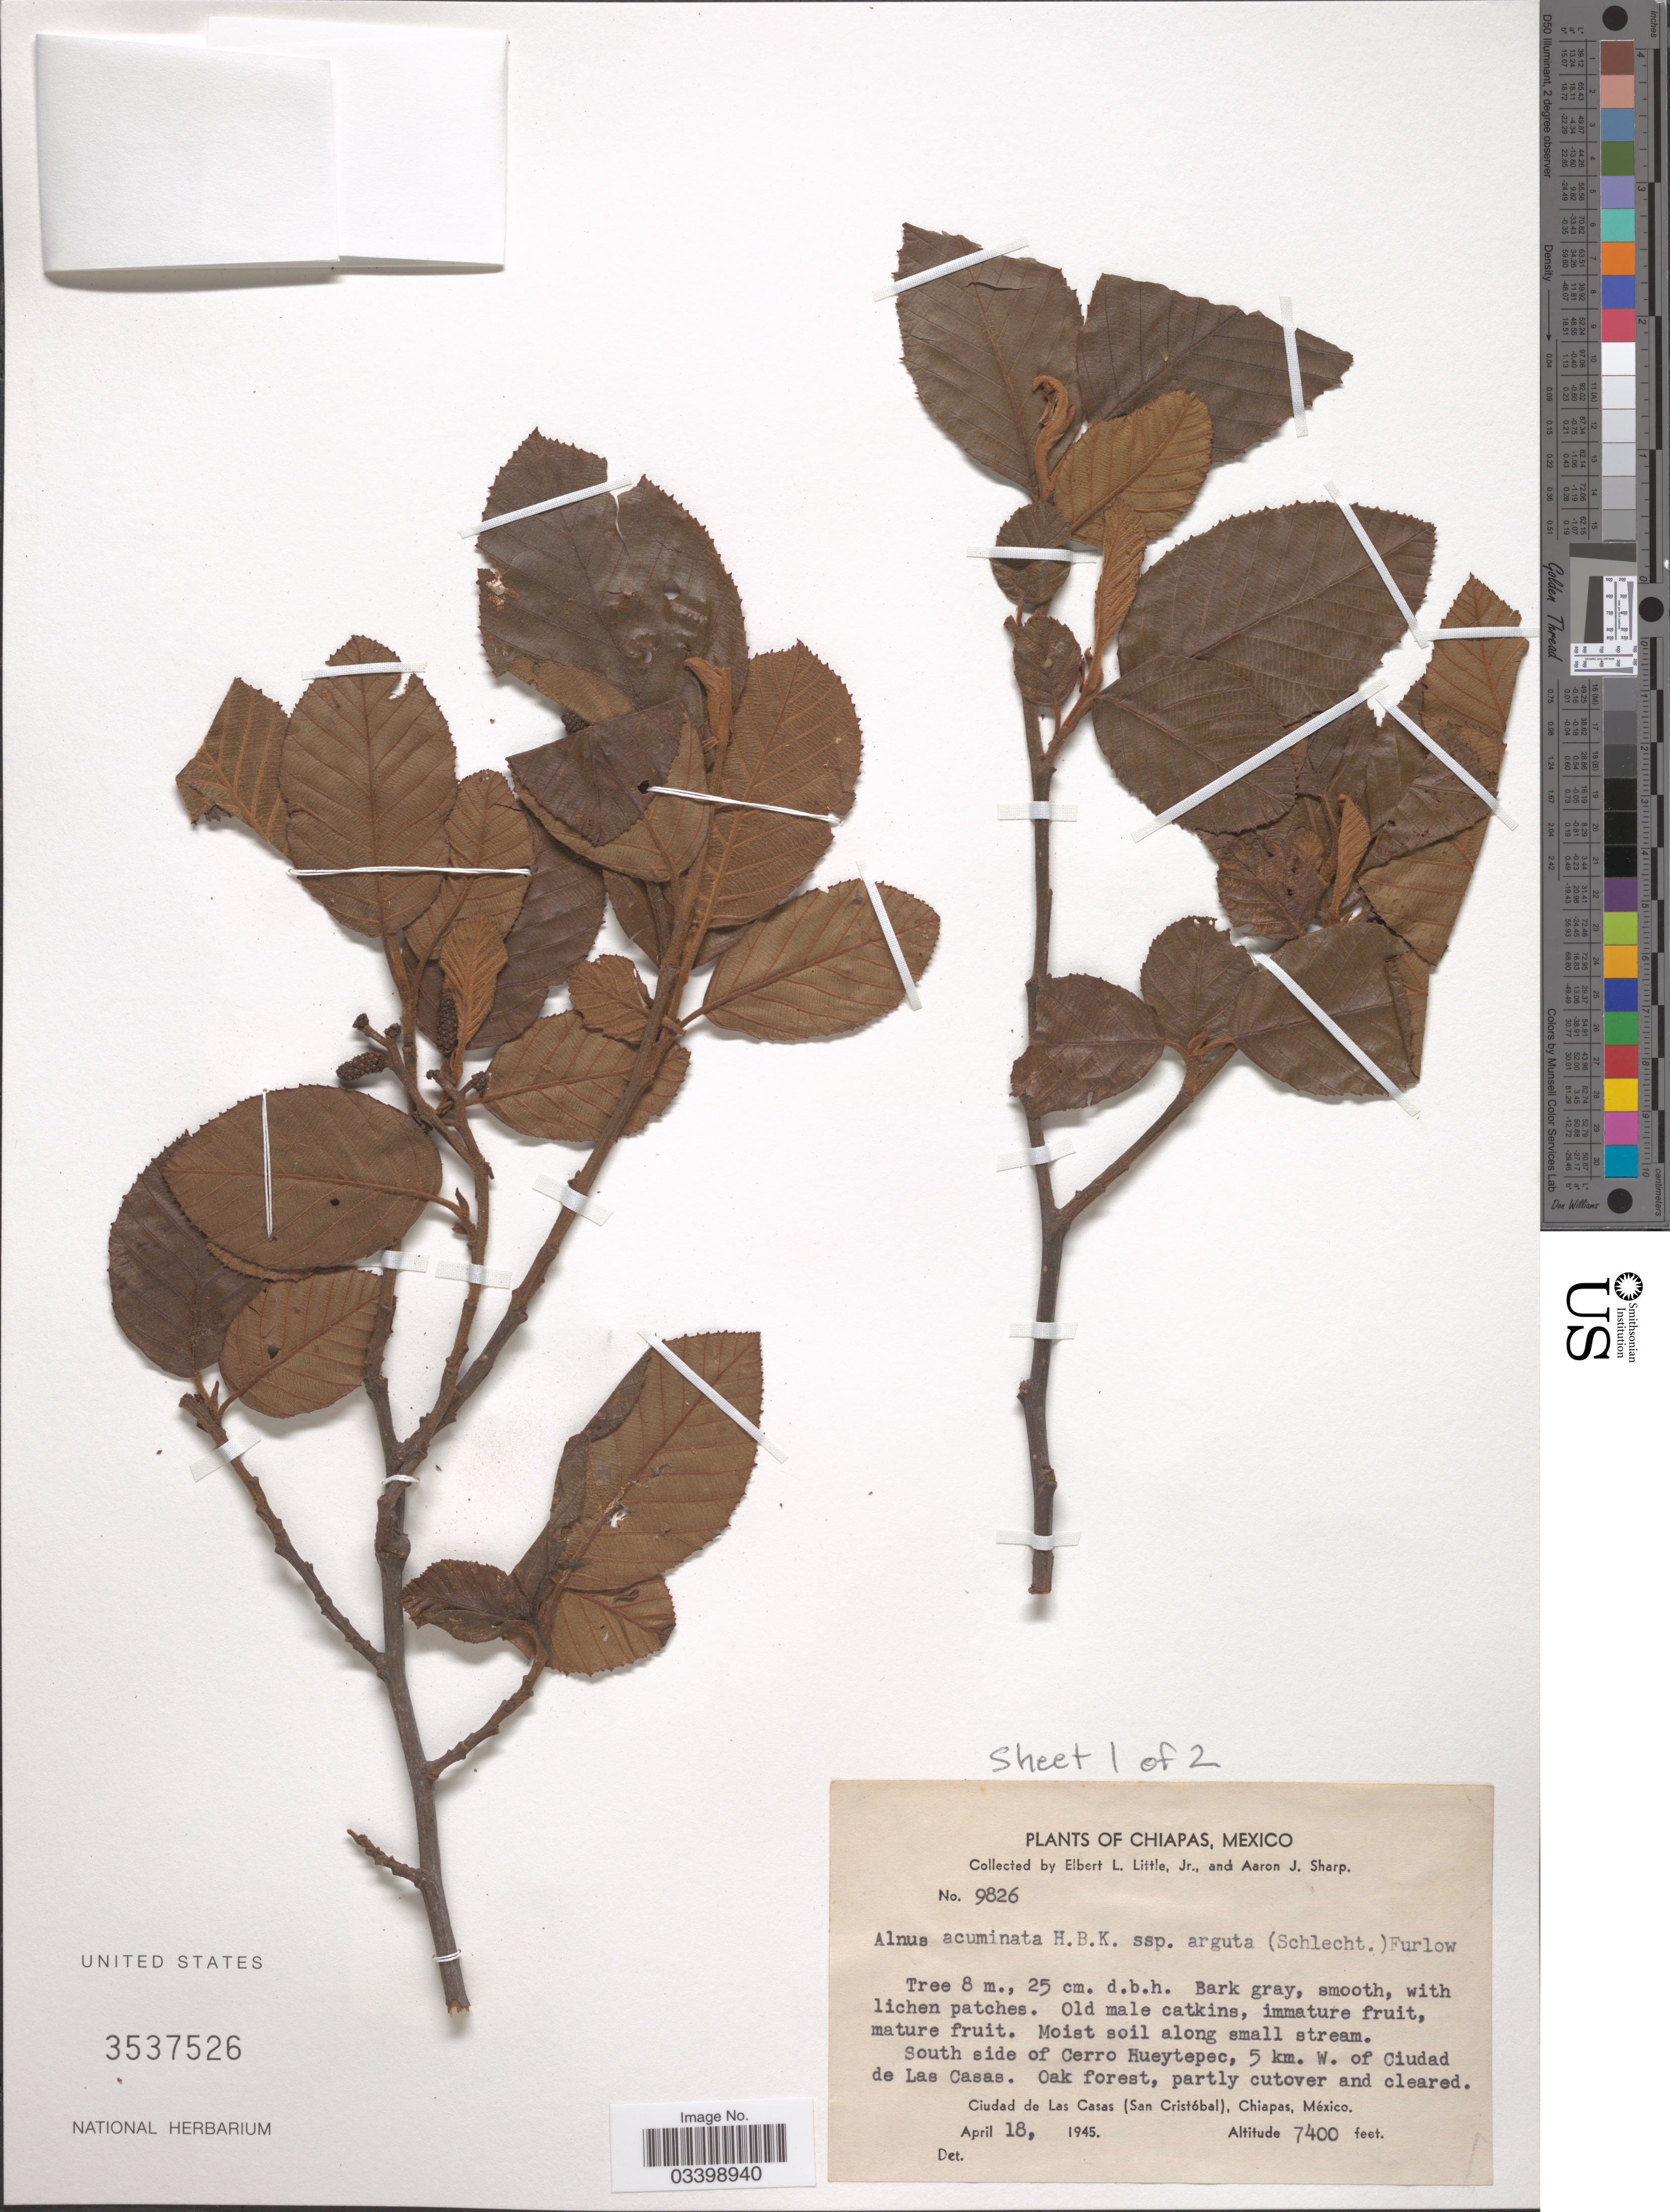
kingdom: Plantae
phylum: Tracheophyta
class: Magnoliopsida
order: Fagales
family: Betulaceae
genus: Alnus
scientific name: Alnus acuminata subsp. arguta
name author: (Schltdl.) Furlow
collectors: E. L. Little & Mrs A. J. Sharp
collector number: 9826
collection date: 1945-04-18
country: Mexico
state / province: Chiapas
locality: South side of Cerro Hueytepec, 5 km. W. of Ciudad de Las Casas (San Cristóbal). Ciudad de Las Casas (San Cristóbal).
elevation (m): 2256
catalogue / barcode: US 3537526